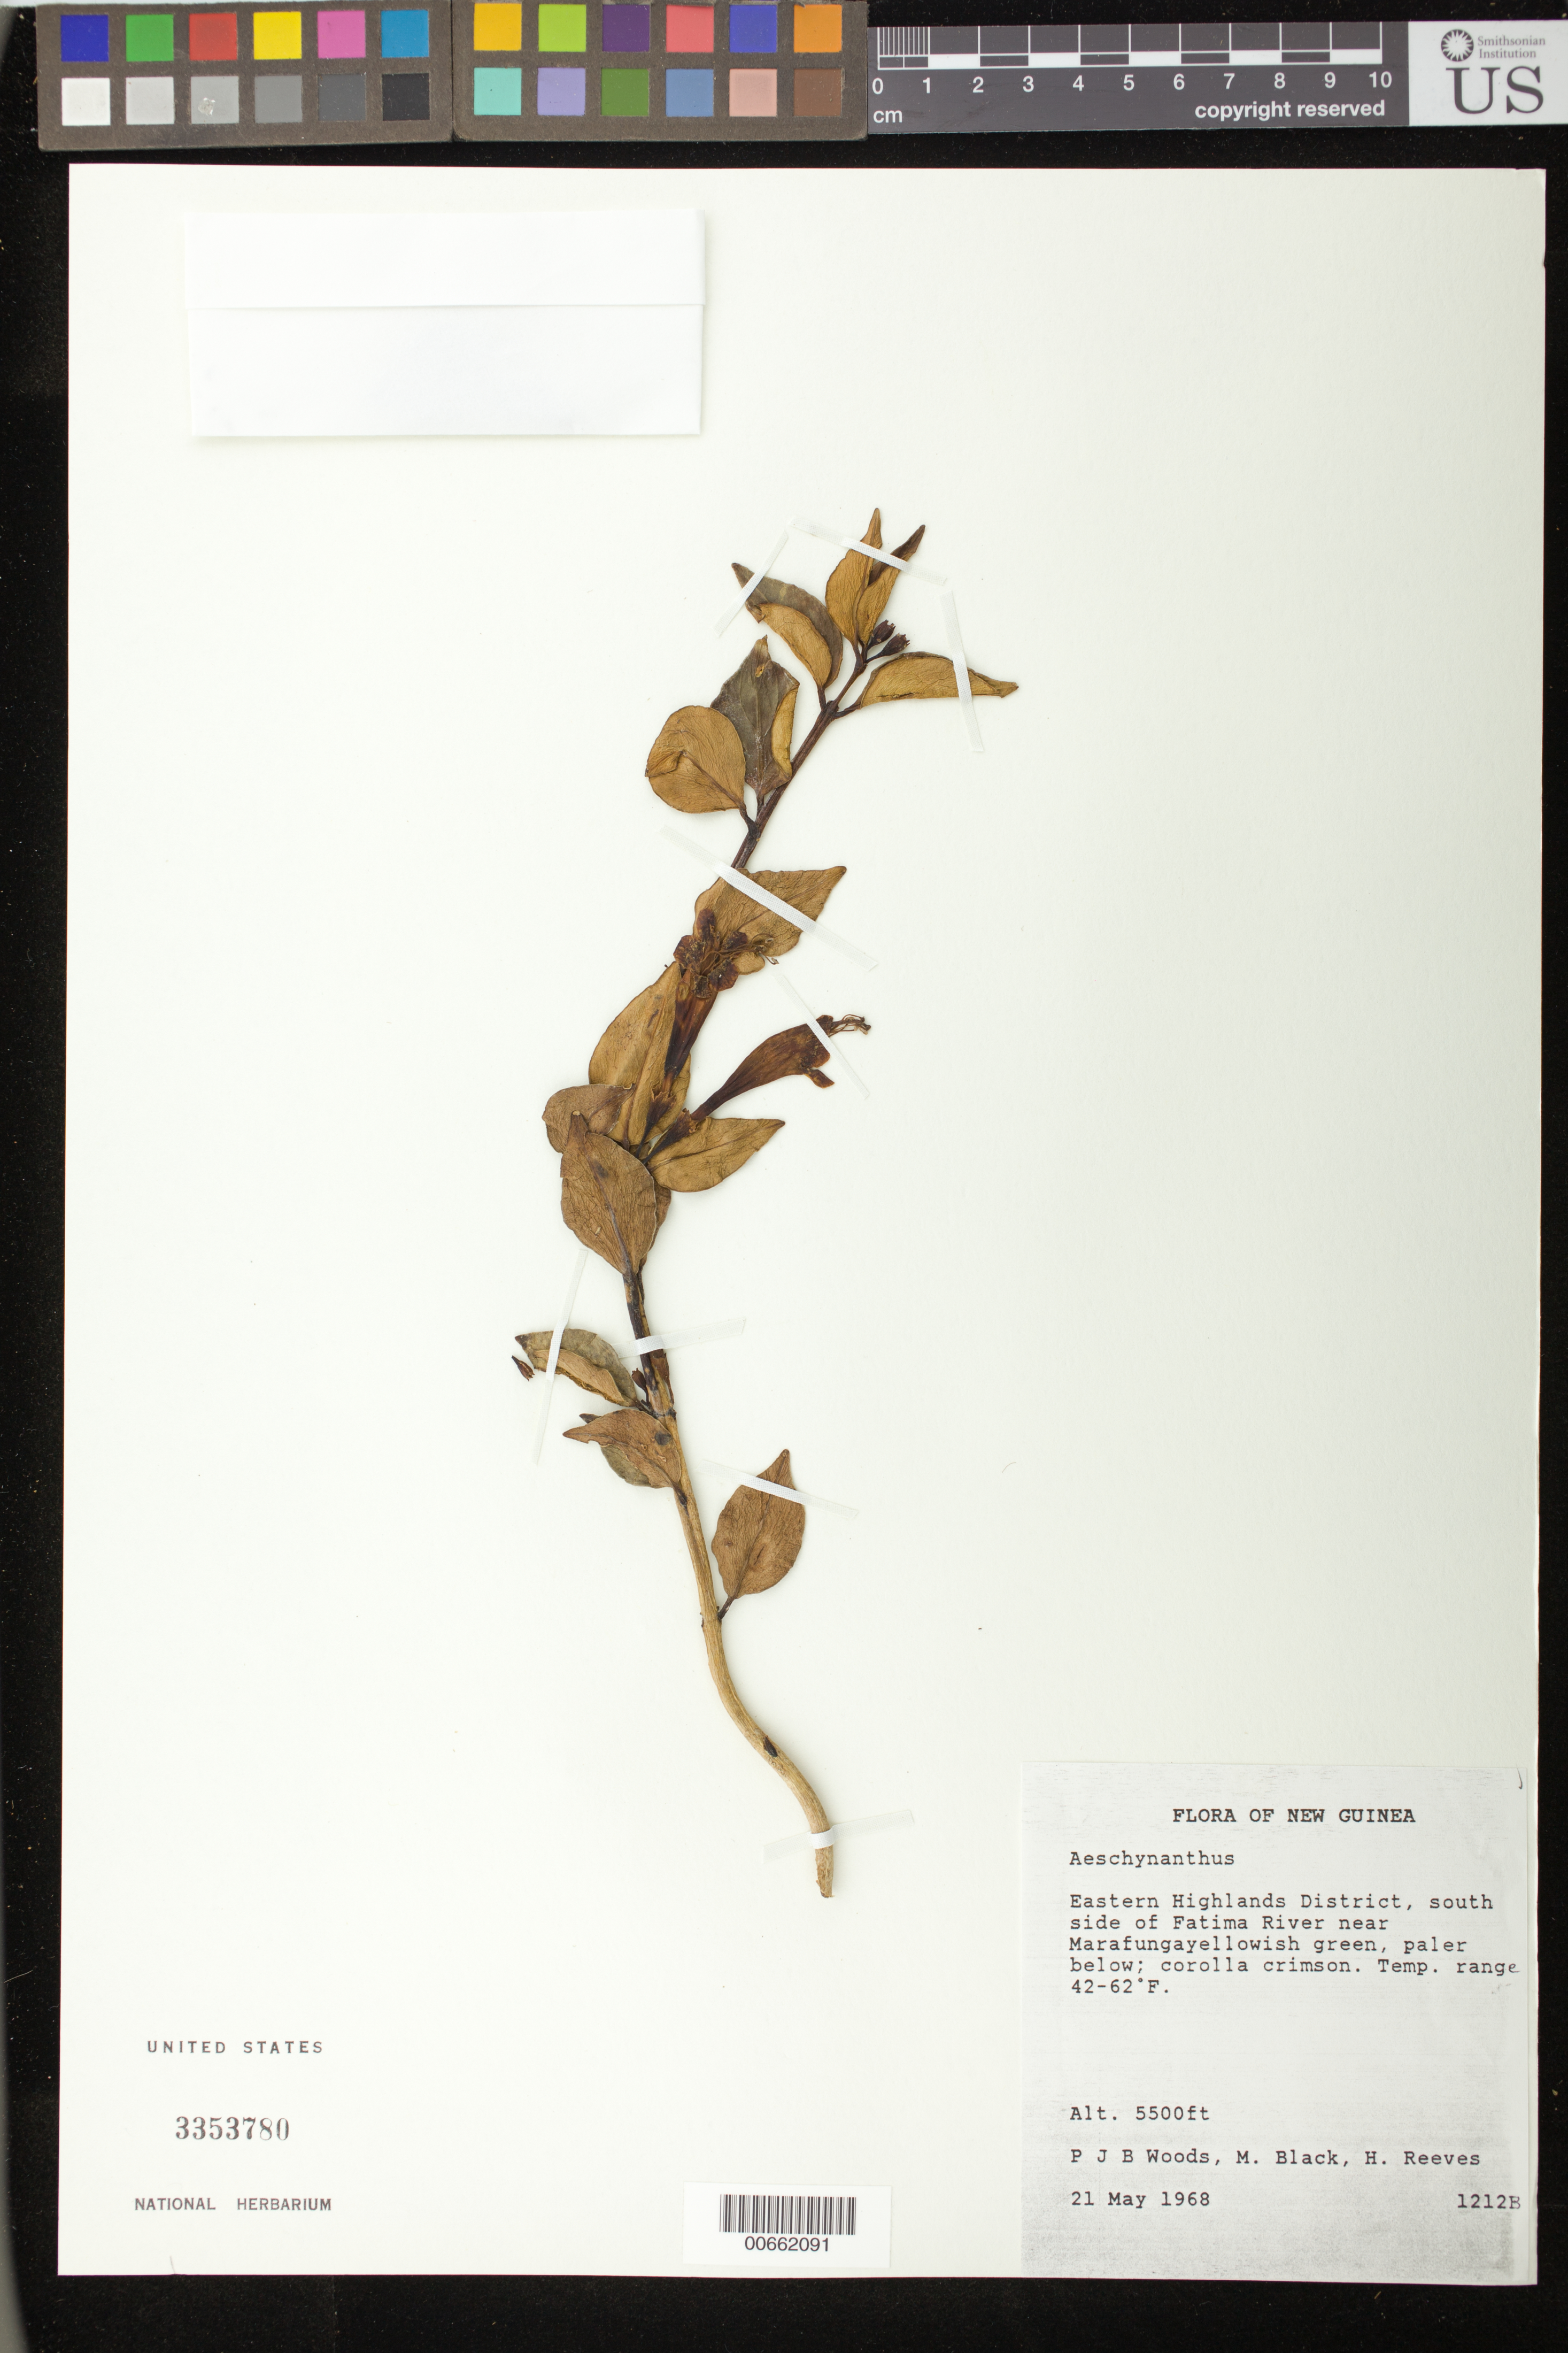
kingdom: Plantae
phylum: Tracheophyta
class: Magnoliopsida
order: Lamiales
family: Gesneriaceae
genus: Aeschynanthus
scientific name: Aeschynanthus sp.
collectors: P. Woods, M. Black & H. Reeves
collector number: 1212 B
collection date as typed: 21 May 1968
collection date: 1968-05-21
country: Papua New Guinea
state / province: Eastern Highlands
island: New Guinea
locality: Eastern Highlands District, south side of Fatima River near Marafunga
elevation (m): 1676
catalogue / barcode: US 3353780